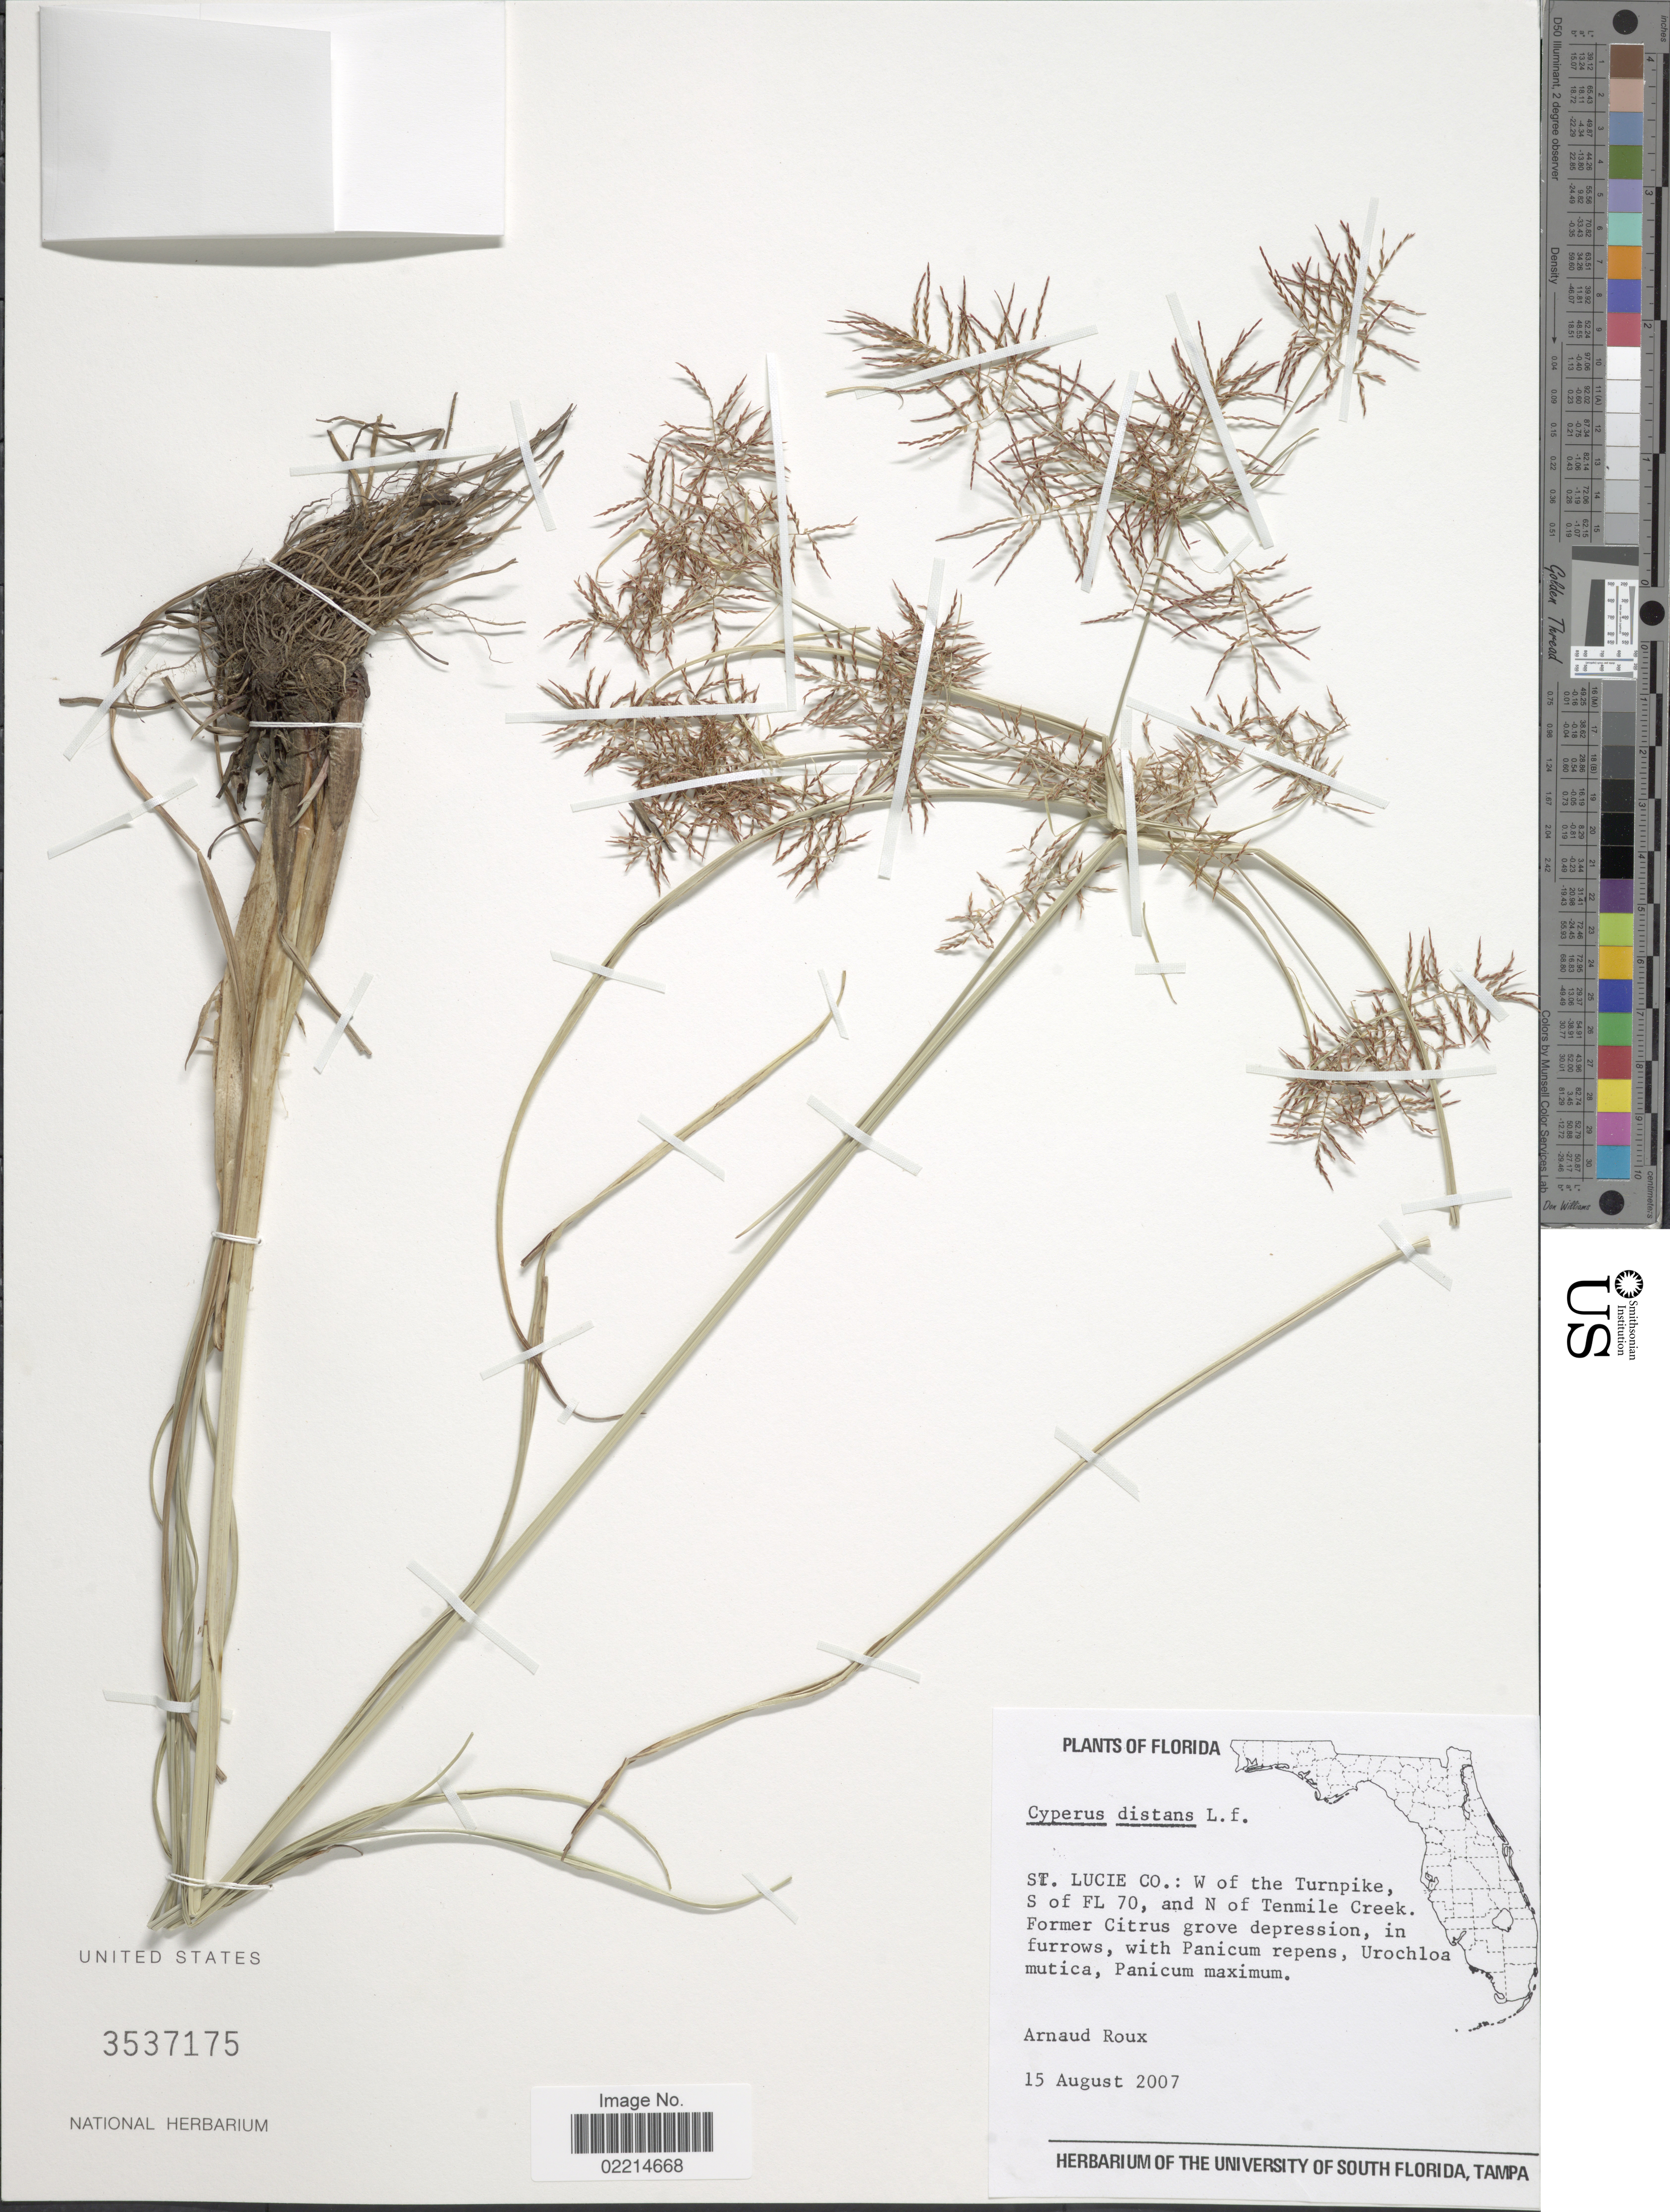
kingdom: Plantae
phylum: Tracheophyta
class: Liliopsida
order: Poales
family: Cyperaceae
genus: Cyperus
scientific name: Cyperus distans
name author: L. f.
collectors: A. Roux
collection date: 2007-08-15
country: United States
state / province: Florida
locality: St. Lucie Co.: W of the Turnpike, S of FL 70, and N of Tenmile Creek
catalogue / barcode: US 3537175